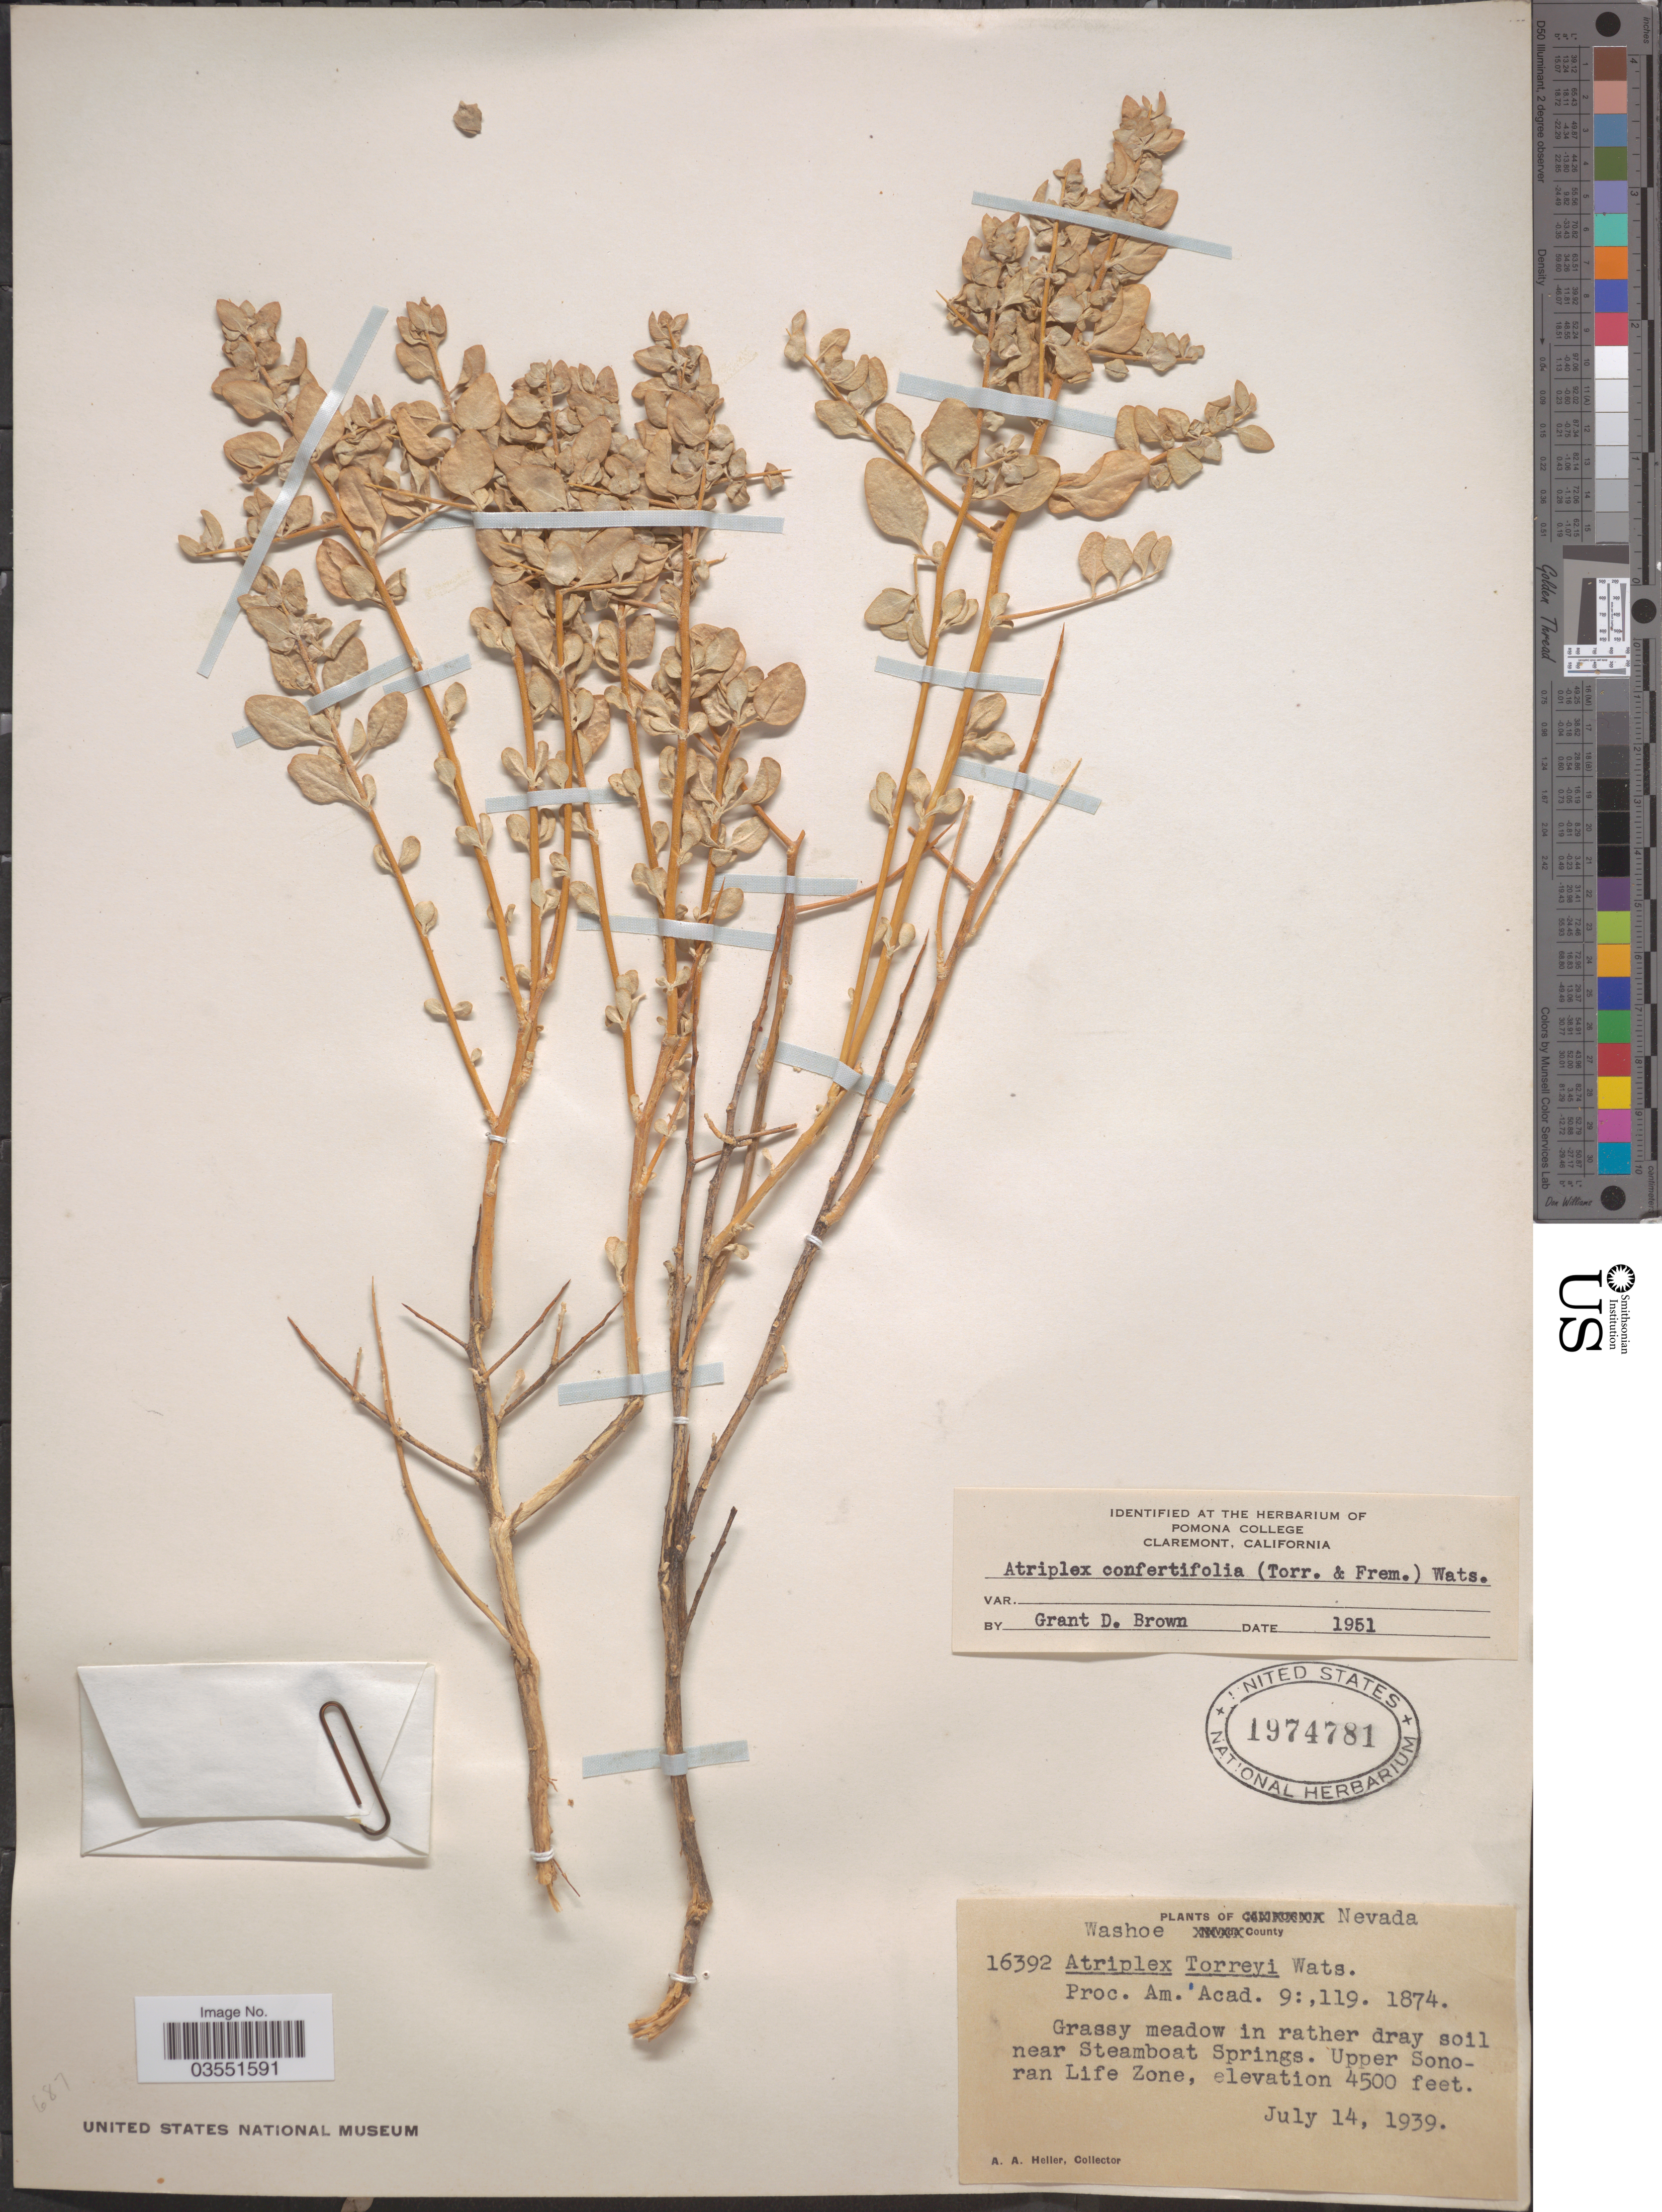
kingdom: Plantae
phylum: Tracheophyta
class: Magnoliopsida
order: Caryophyllales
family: Amaranthaceae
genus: Atriplex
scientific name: Atriplex confertifolia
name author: (Torr. & Frém.) S. Watson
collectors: A. A. Heller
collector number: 16392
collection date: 1939-07-14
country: United States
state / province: Nevada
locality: Near Steamboat Springs. Upper Sonoran Life Zone.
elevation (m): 1372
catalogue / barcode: US 1974781